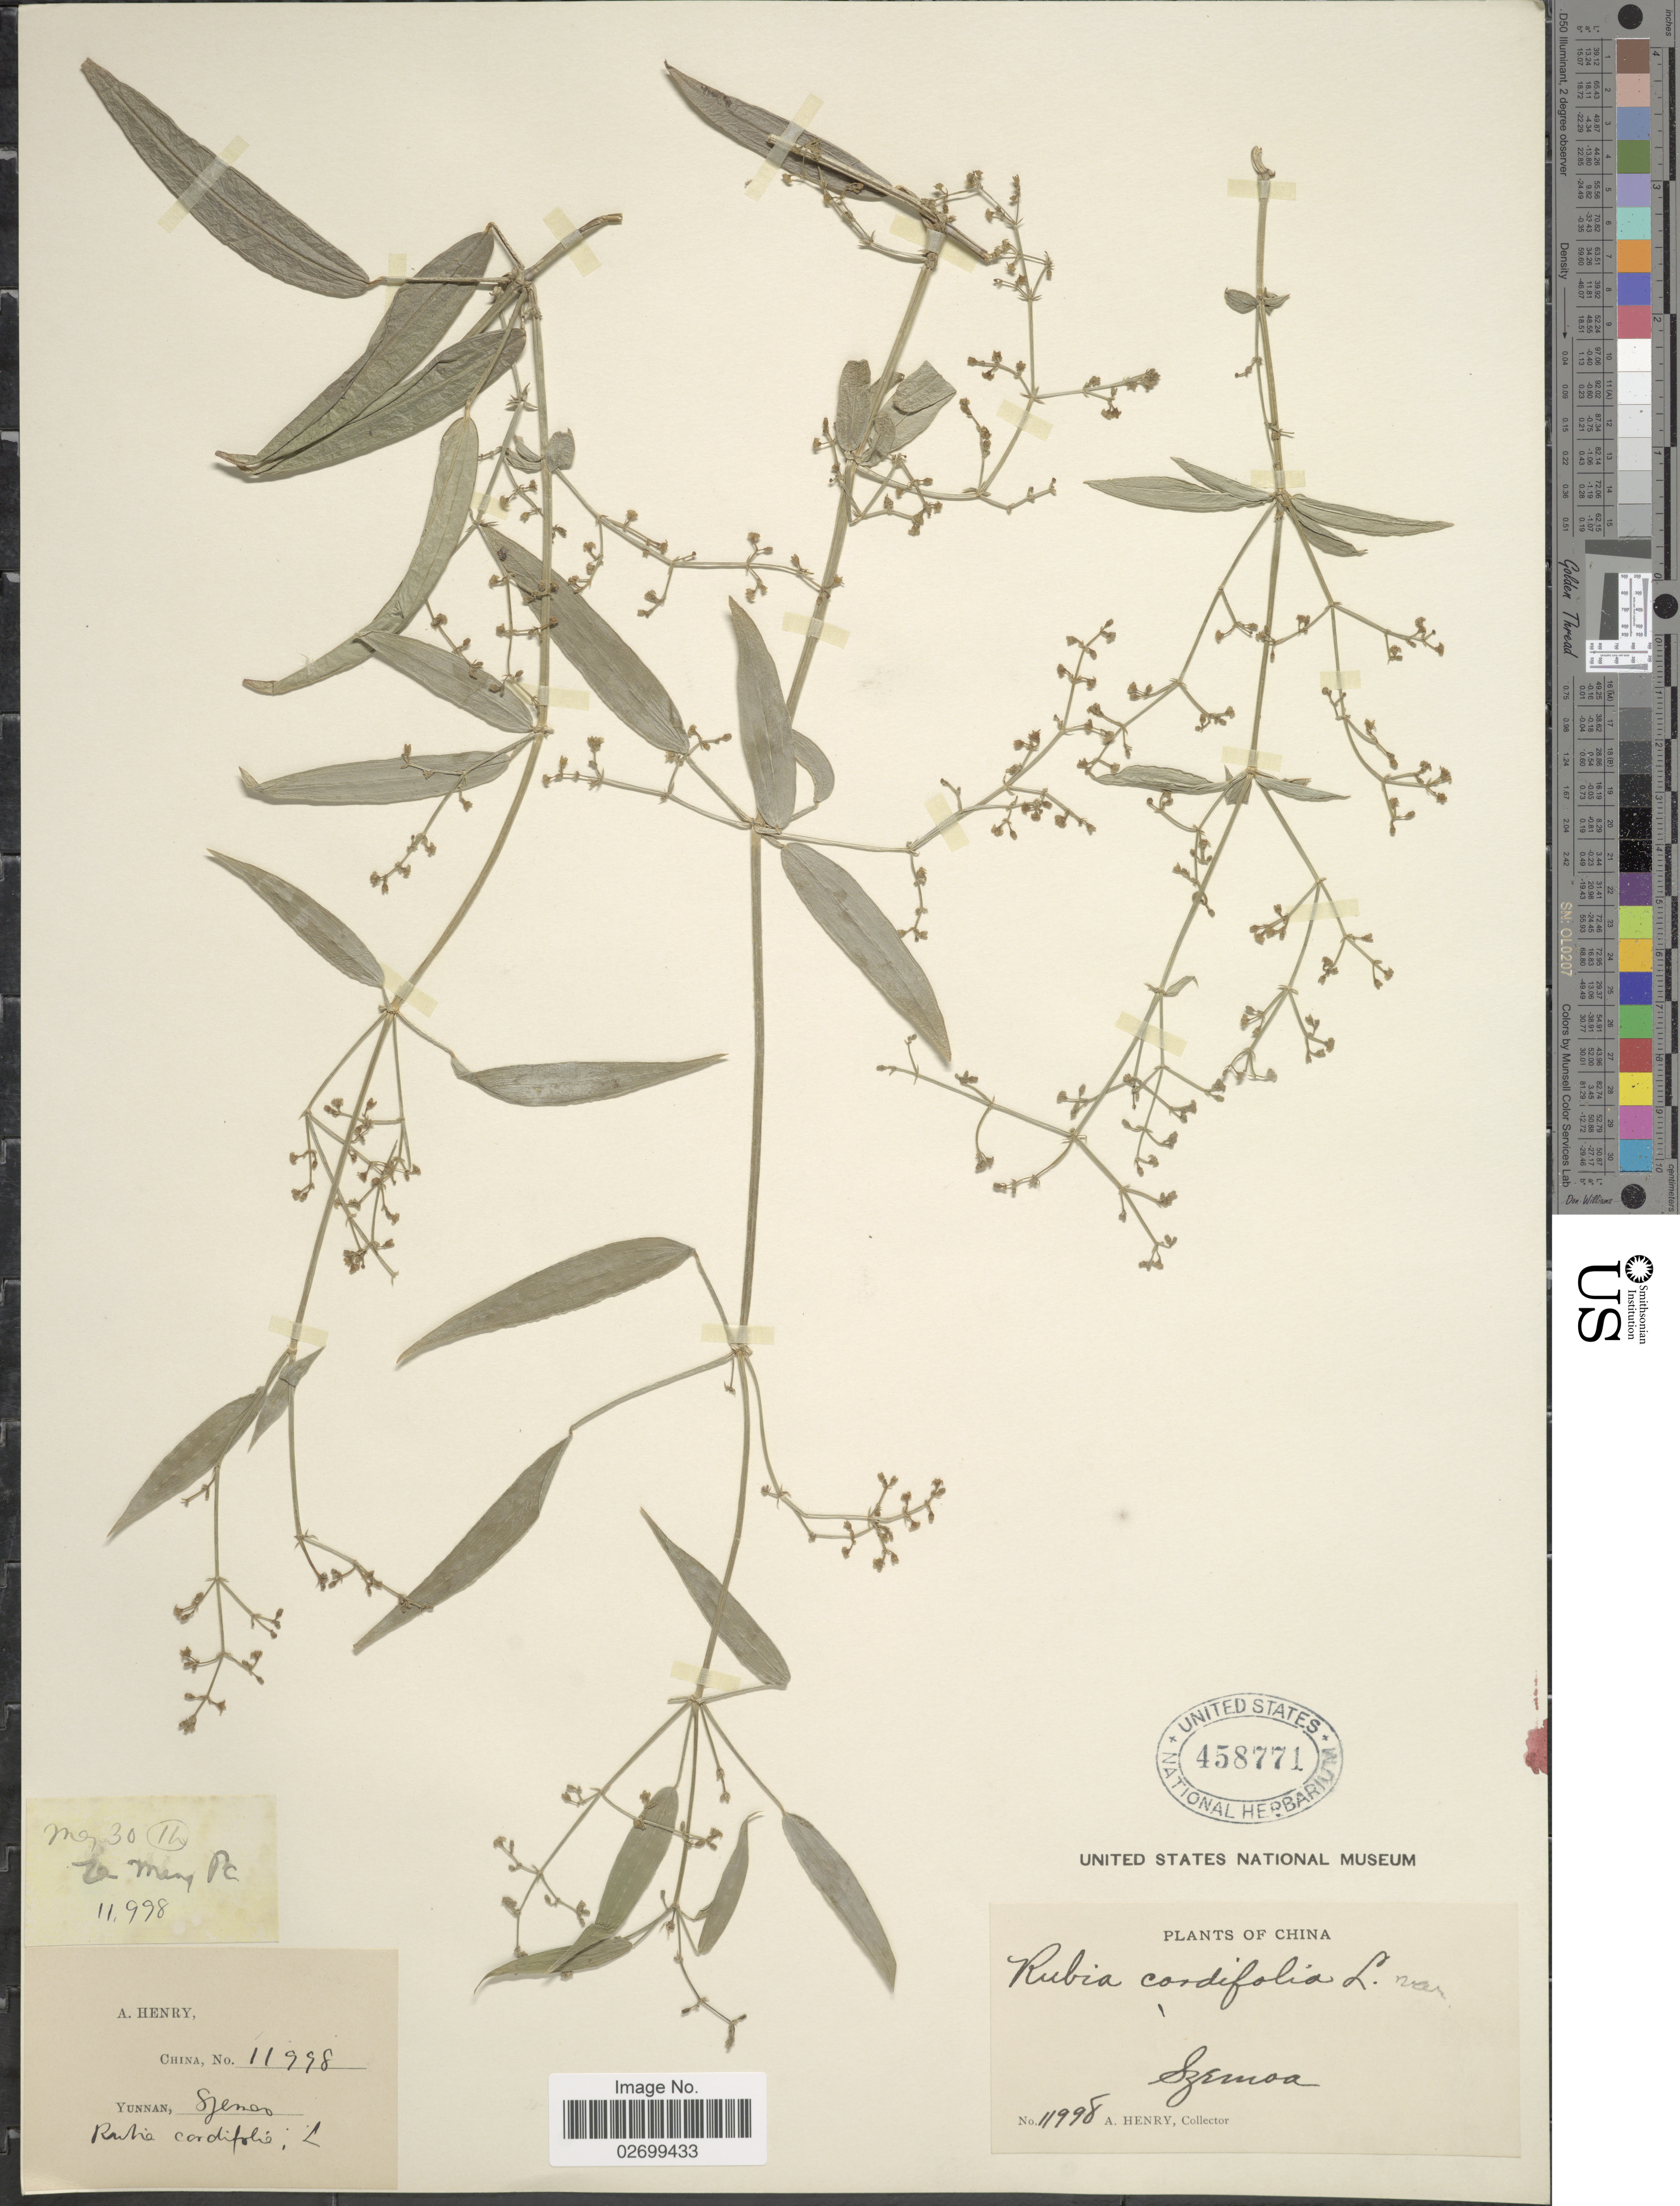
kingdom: Plantae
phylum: Tracheophyta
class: Magnoliopsida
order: Gentianales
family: Rubiaceae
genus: Rubia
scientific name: Rubia lanceolata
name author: Hayata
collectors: A. Henry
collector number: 11998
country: China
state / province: Yunnan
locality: Szemoa, Te Meng Pa. Ho.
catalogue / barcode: US 458771